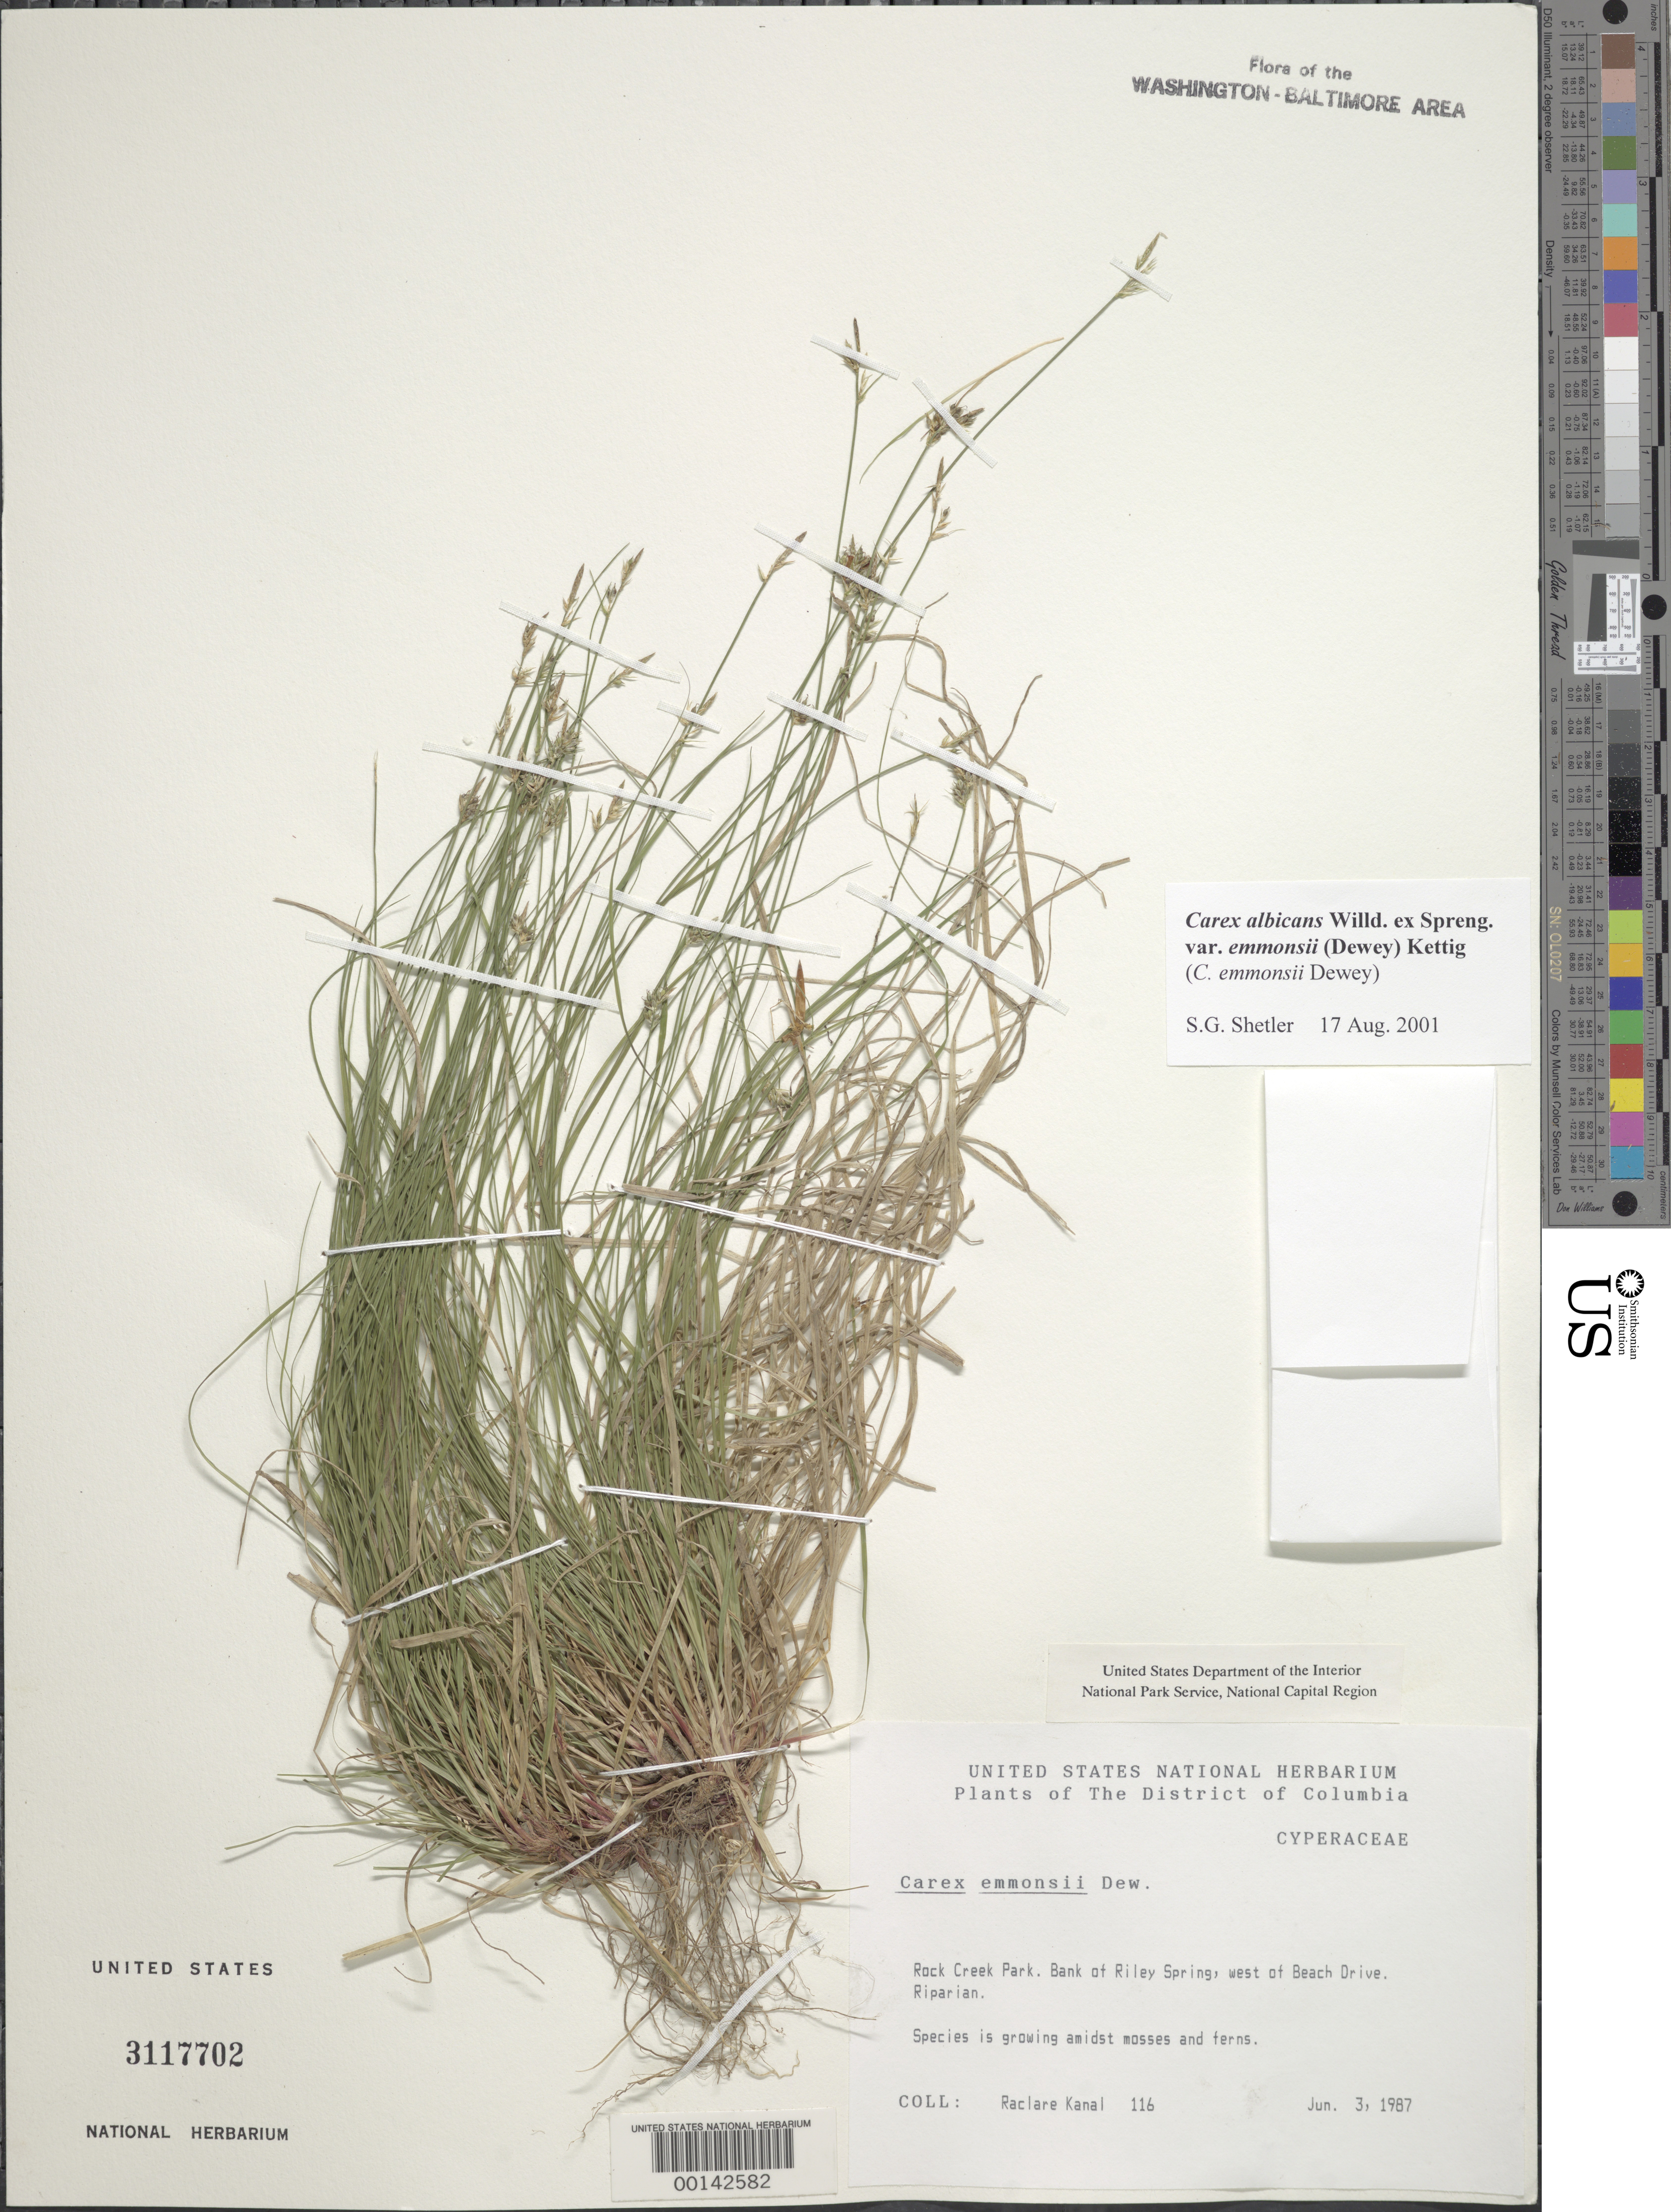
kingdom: Plantae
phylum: Tracheophyta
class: Liliopsida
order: Poales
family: Cyperaceae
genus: Carex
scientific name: Carex emmonsii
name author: Dewey ex Torr.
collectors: R. Kanal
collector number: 116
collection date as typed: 03 Jun 1987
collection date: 1987-06-03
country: United States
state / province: District of Columbia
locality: Rock Creek Park. Bank of Riley Spring, west of Beach Drive. Rock Creek Park & vicinity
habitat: Riparian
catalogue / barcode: US 3117702